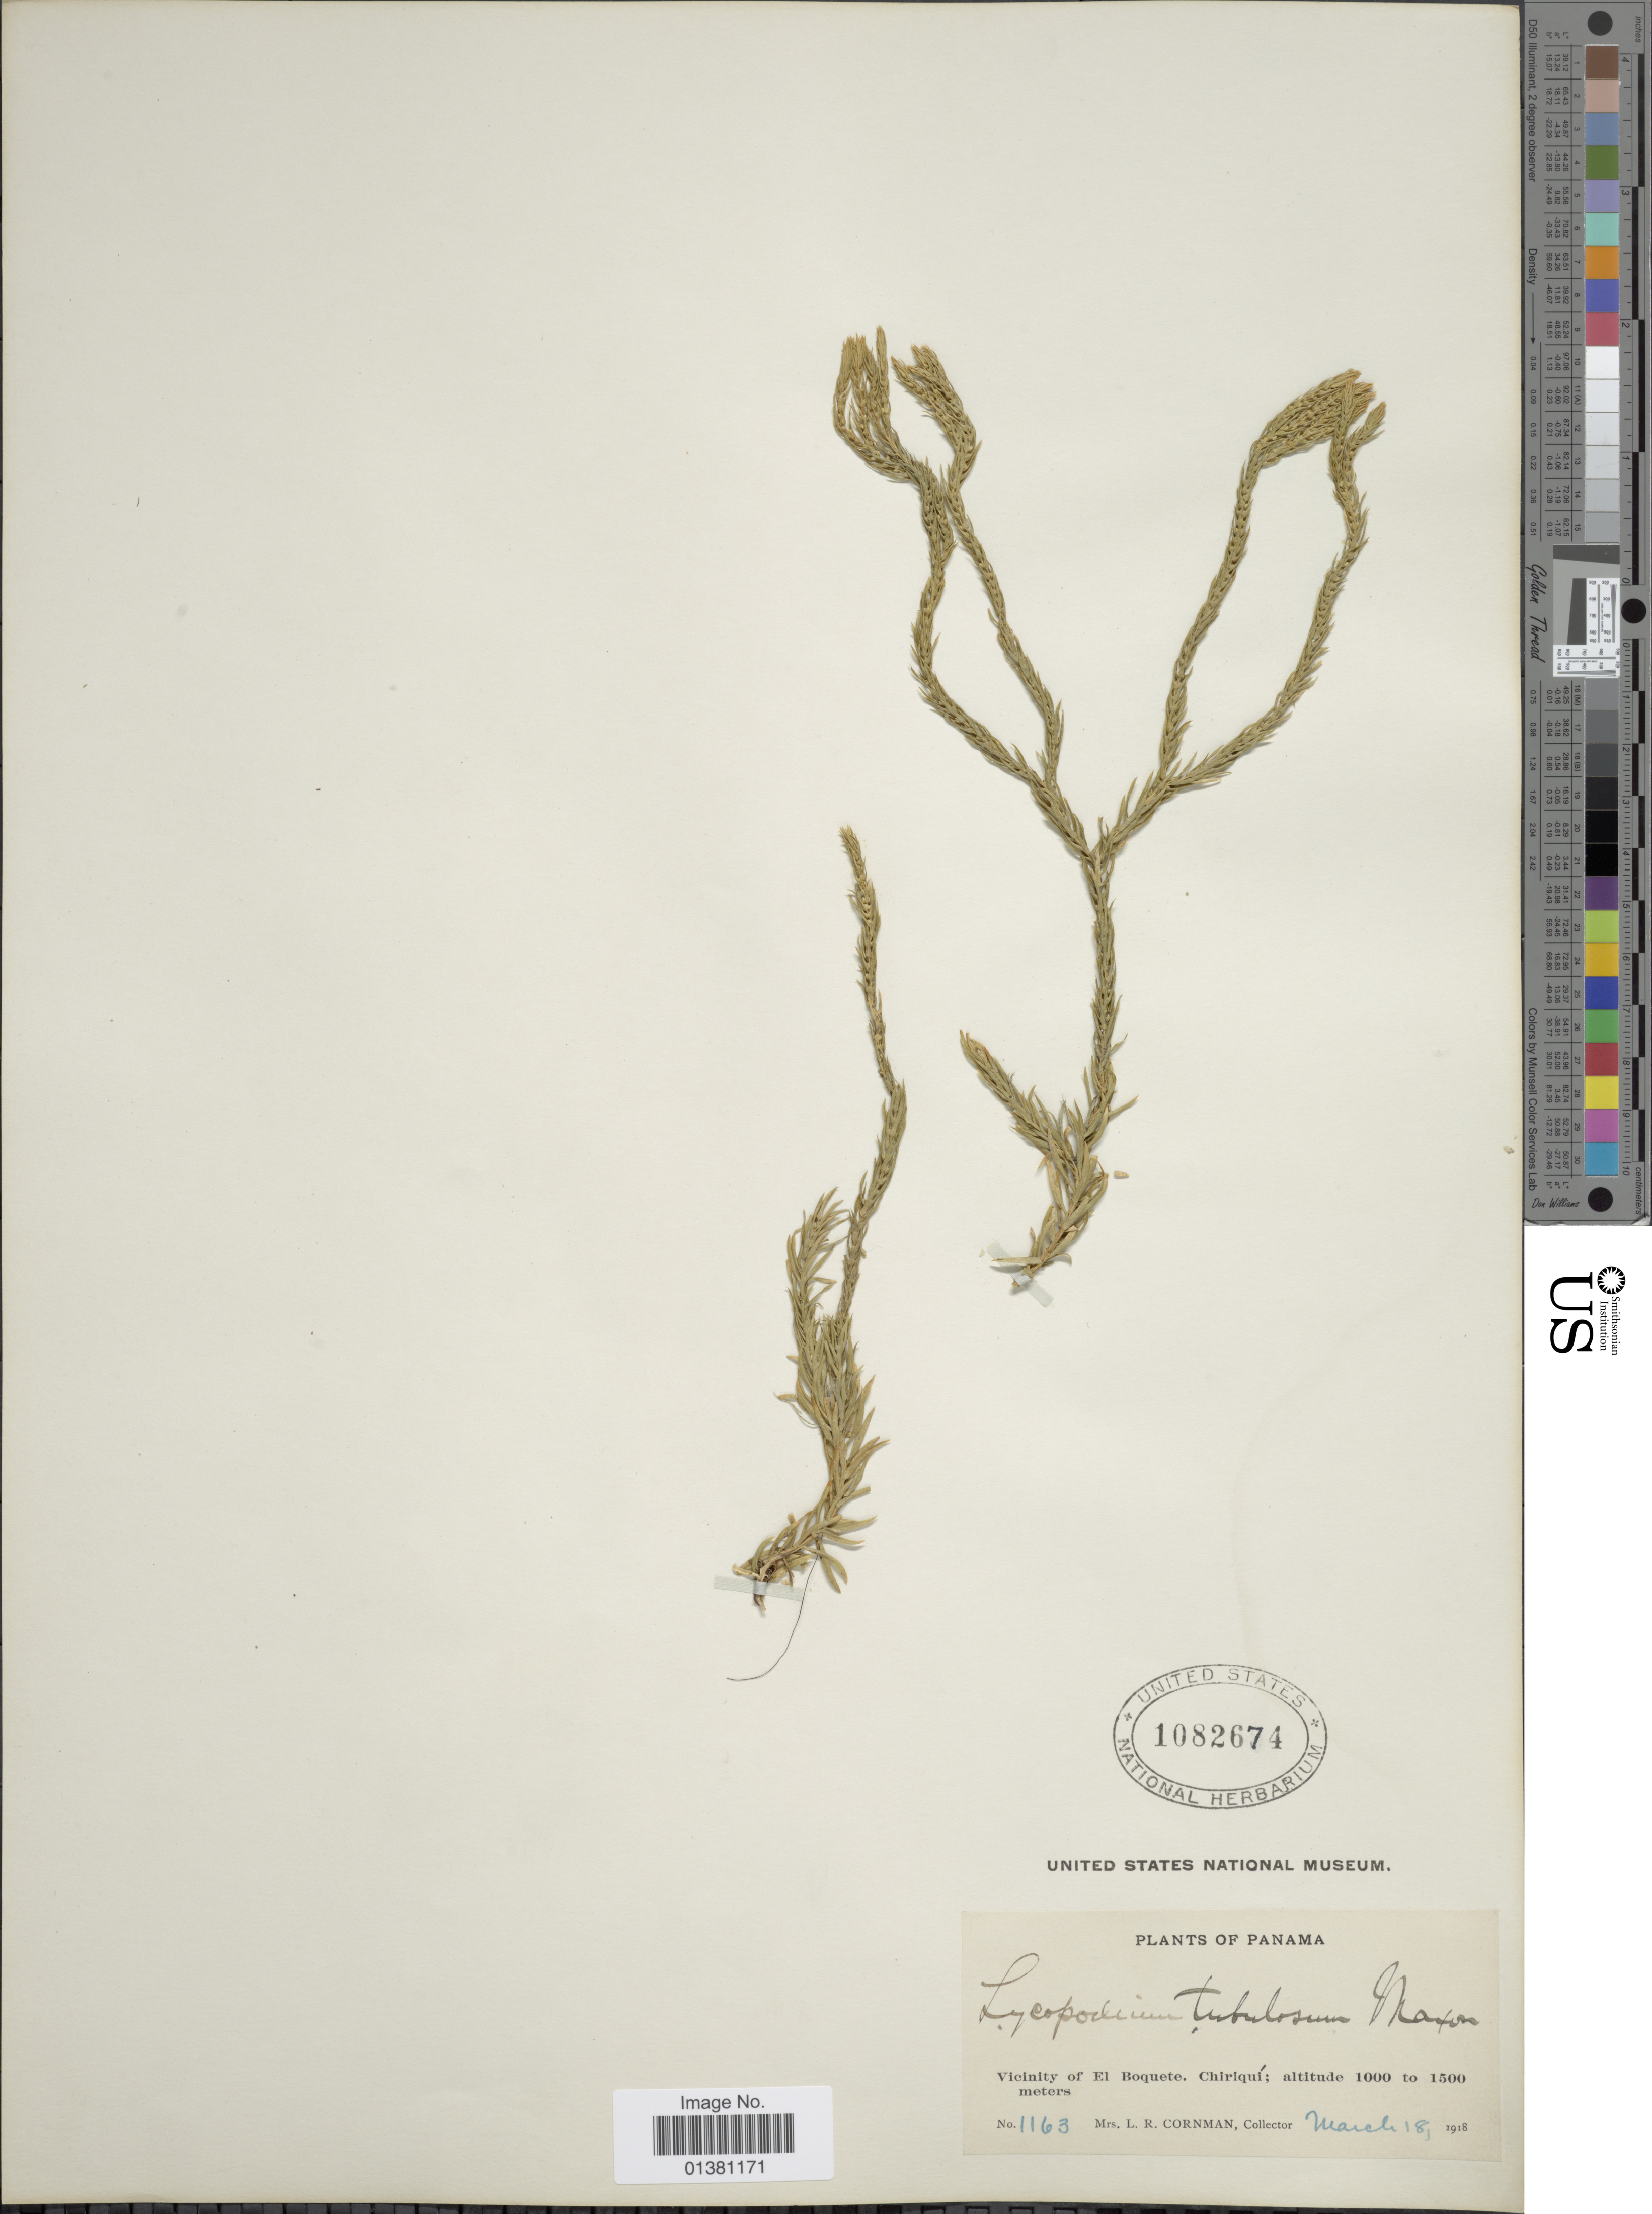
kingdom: Plantae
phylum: Tracheophyta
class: Lycopodiopsida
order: Lycopodiales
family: Lycopodiaceae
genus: Phlegmariurus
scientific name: Phlegmariurus tubulosus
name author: (Maxon) B. Øllg.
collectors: L. Cornman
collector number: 1163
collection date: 1918-03-18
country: Panama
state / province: Chiriqui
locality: Vicinity of El Boquete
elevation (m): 1000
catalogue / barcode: US 1082674